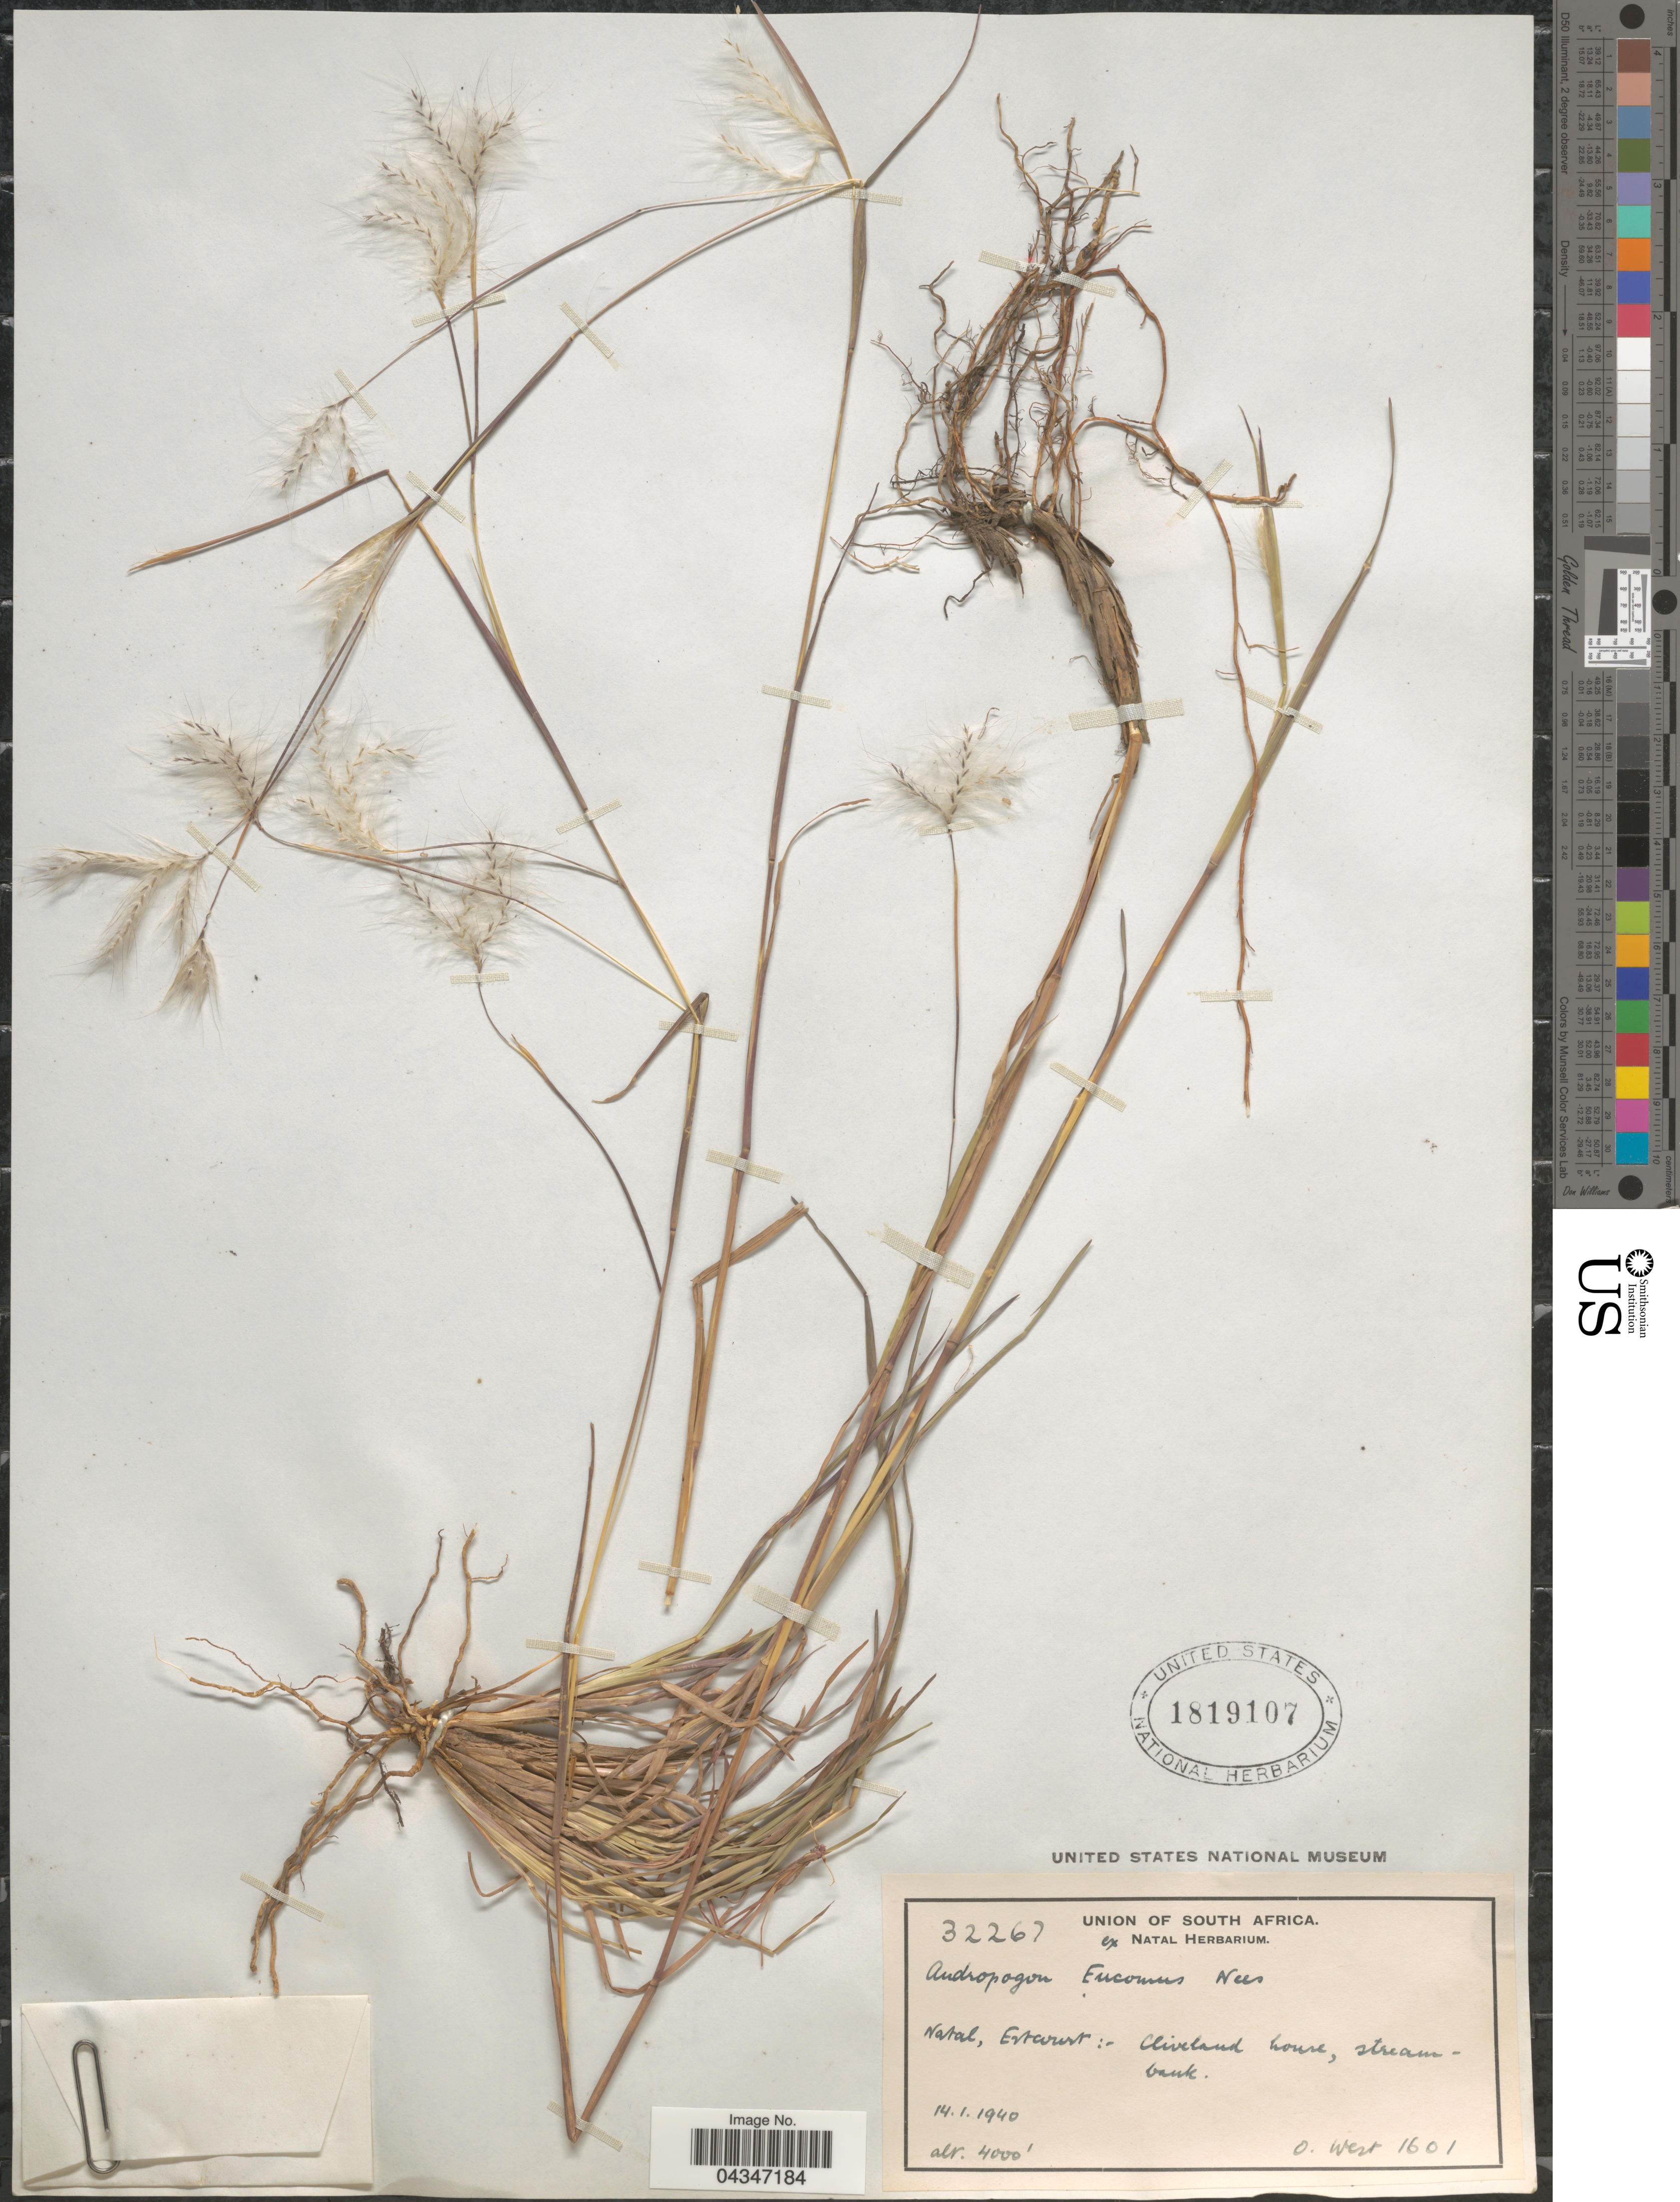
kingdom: Plantae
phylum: Tracheophyta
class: Liliopsida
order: Poales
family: Poaceae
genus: Andropogon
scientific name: Andropogon eucomus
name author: Nees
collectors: O. West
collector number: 1601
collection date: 1940-01-14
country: South Africa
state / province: KwaZulu-Natal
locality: Union of South Africa. Natal, Estcourt: Oliveland house.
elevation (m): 1219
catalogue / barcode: US 1819107